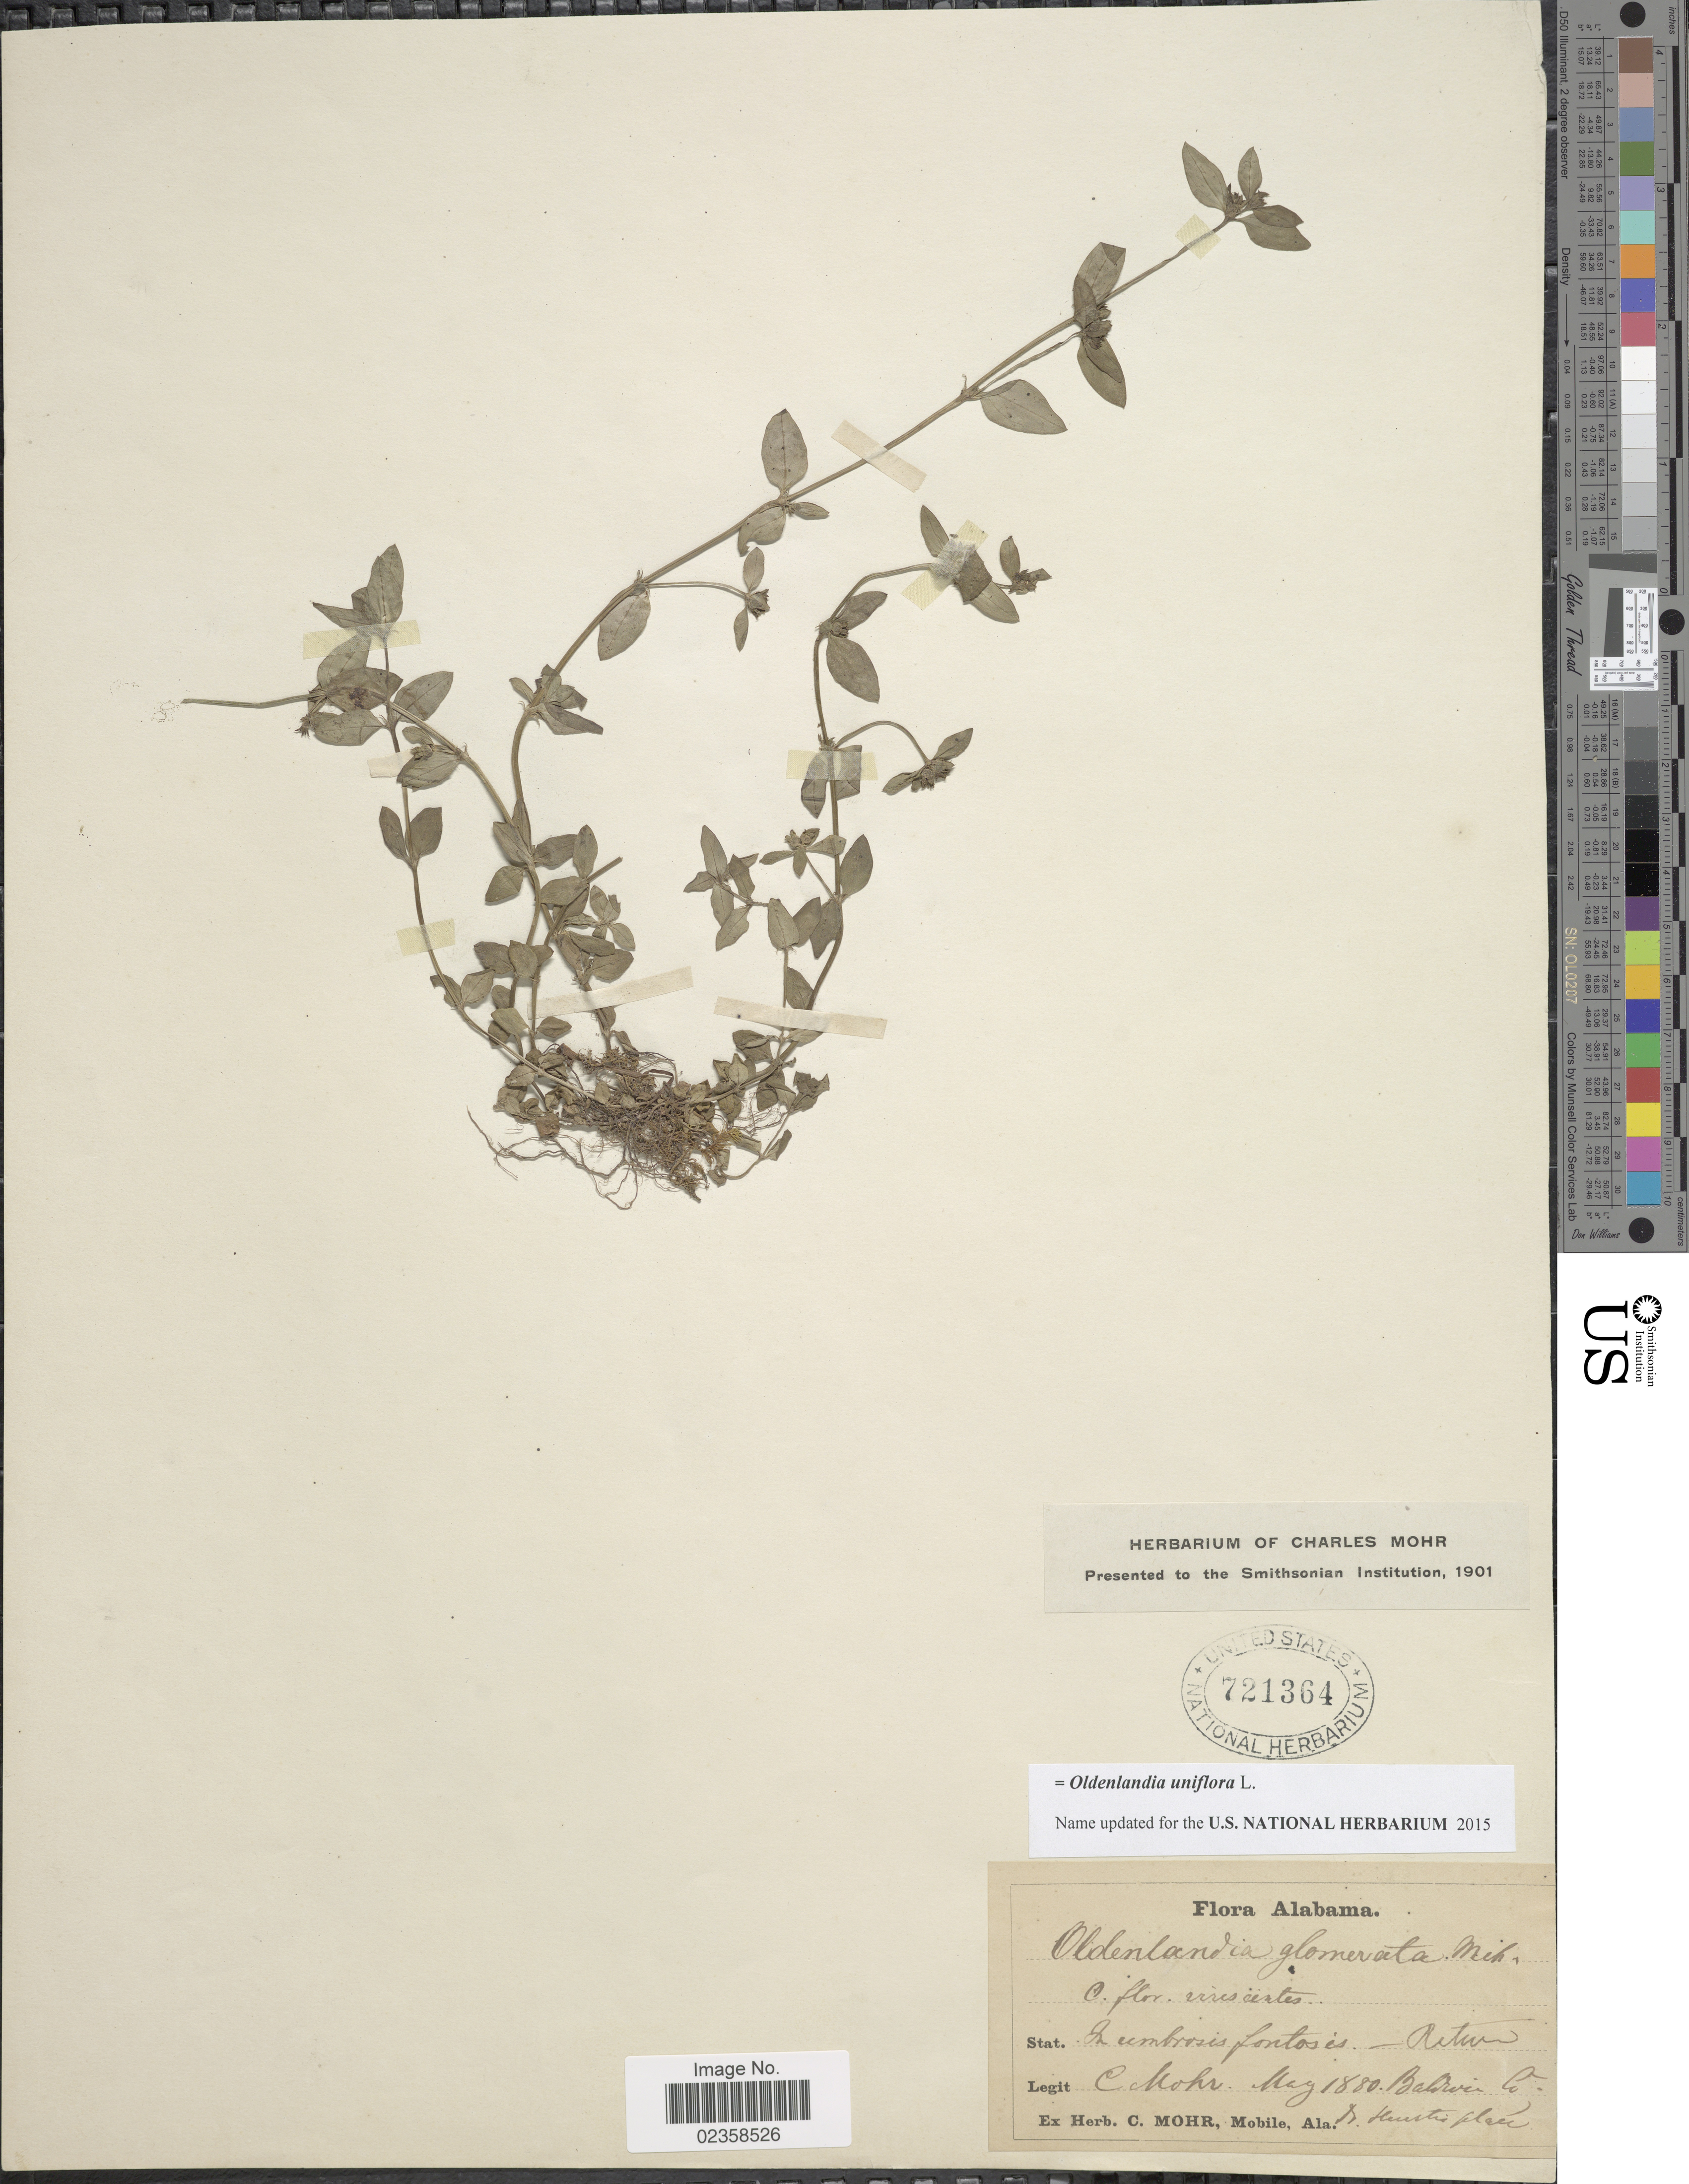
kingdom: Plantae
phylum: Tracheophyta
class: Magnoliopsida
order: Gentianales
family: Rubiaceae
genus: Oldenlandia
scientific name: Oldenlandia uniflora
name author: L.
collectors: C. T. Mohr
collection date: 1880-05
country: United States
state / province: Alabama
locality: Baldwin Co.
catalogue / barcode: US 721364